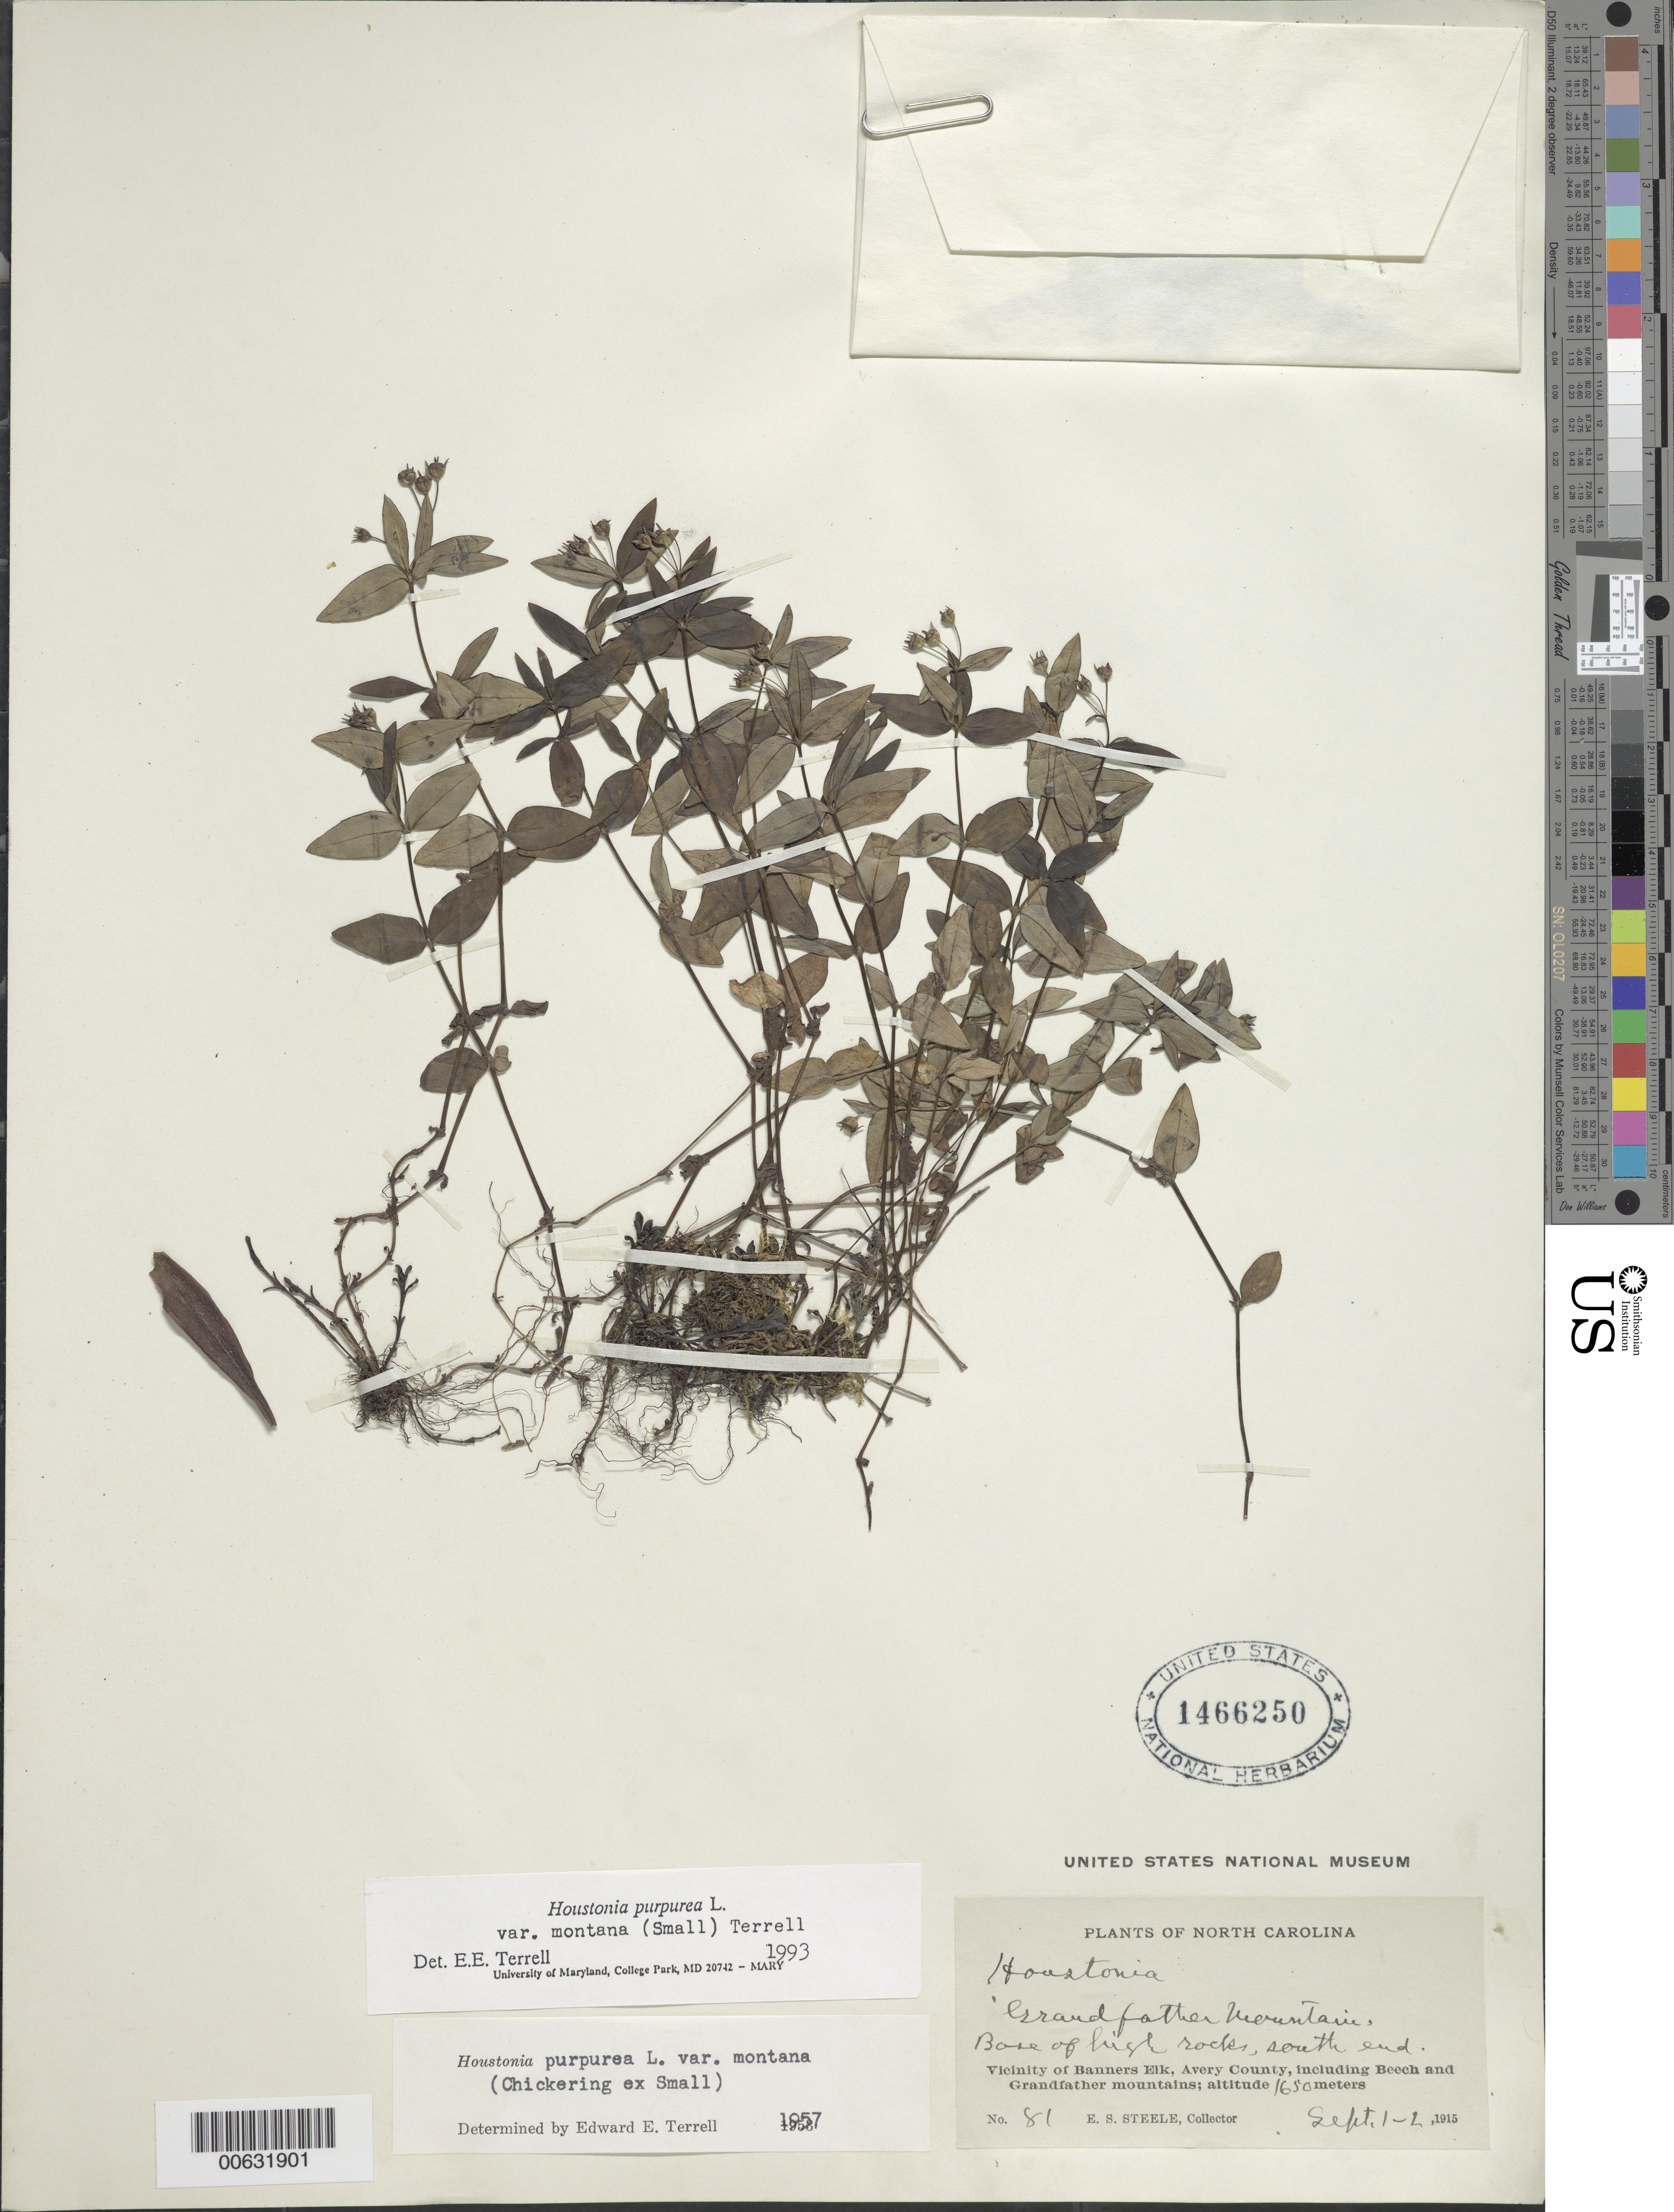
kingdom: Plantae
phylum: Tracheophyta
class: Magnoliopsida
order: Gentianales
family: Rubiaceae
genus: Houstonia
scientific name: Houstonia purpurea var. montana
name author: (Small) Terrell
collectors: E. Steele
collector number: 81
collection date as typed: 01 Sep 1915 to 02 Sep 1915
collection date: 1915-09-01/1915-09-02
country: United States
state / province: North Carolina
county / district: Avery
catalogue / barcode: US 1466250